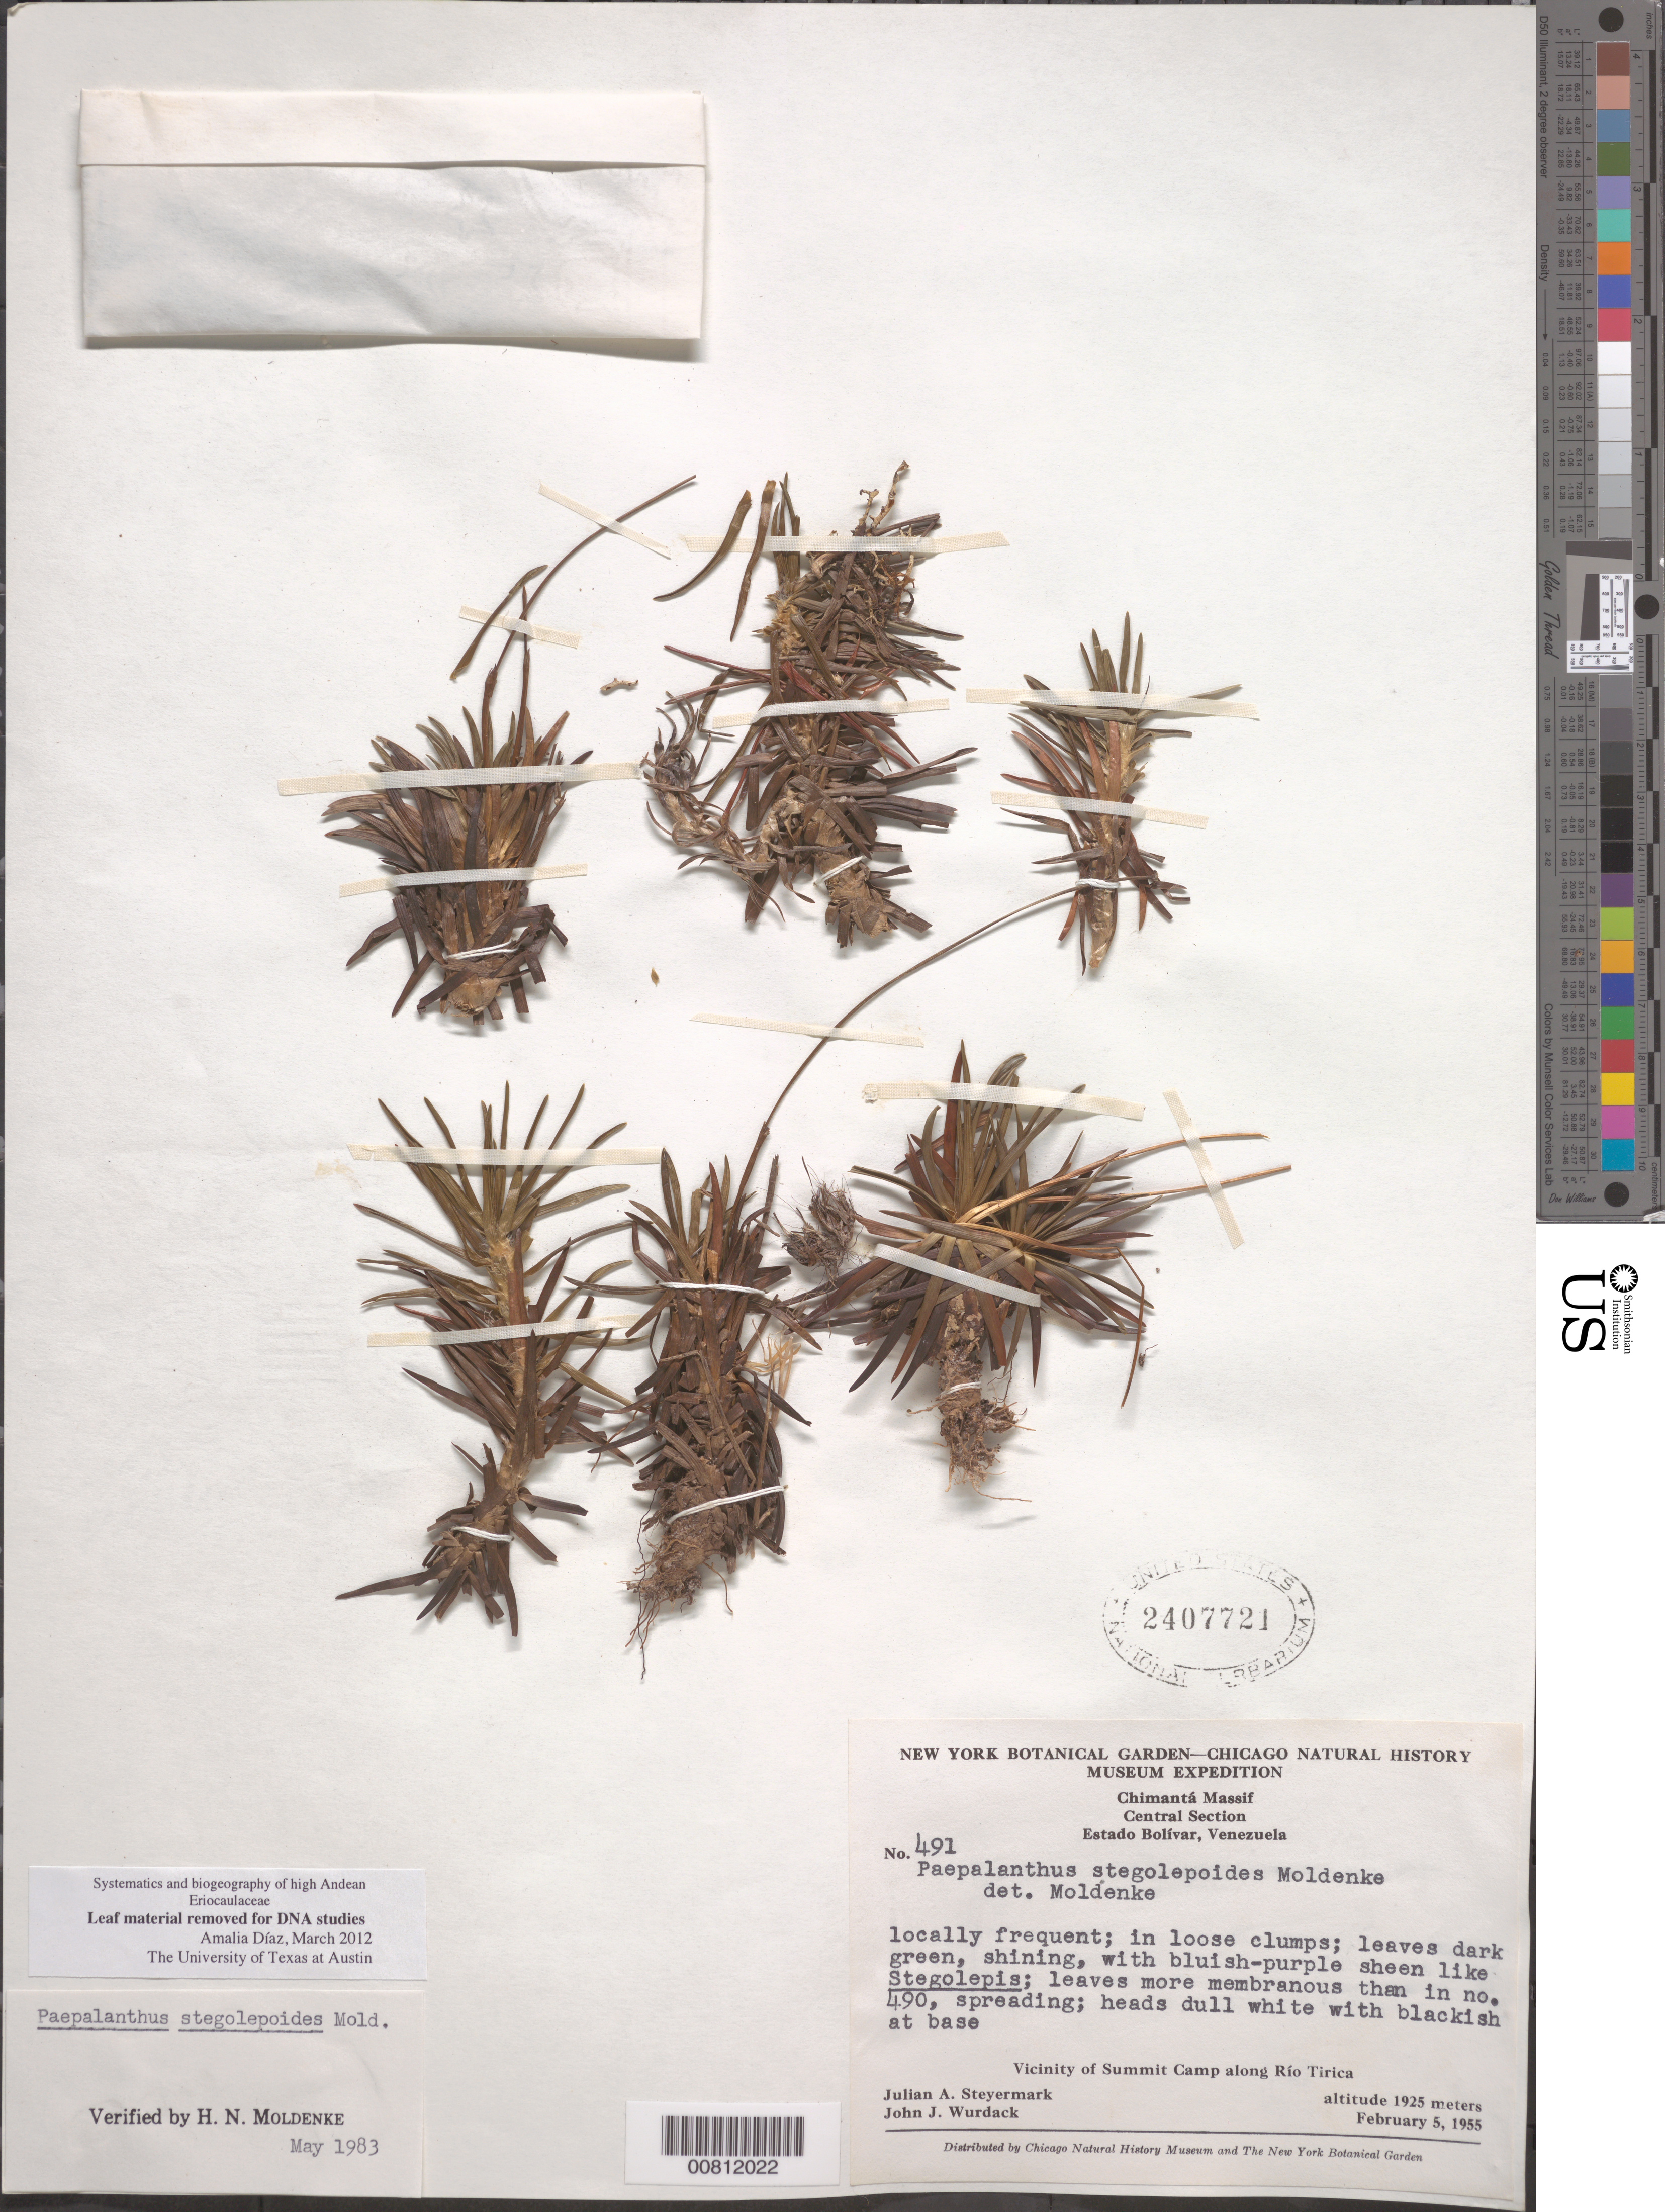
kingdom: Plantae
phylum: Tracheophyta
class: Liliopsida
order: Poales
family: Eriocaulaceae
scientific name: Monosperma stegolepoides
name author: (Moldenke) Andrino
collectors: J. Steyermark & J. J. Wurdack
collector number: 55 491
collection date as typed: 5-Feb-55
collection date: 1955-02-05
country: Venezuela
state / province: Bolívar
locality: Chimantá Massif, Island in Río Tirica above Middle falls.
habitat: Vicinity of summit camp along river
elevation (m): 1925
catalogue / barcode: US 2407721